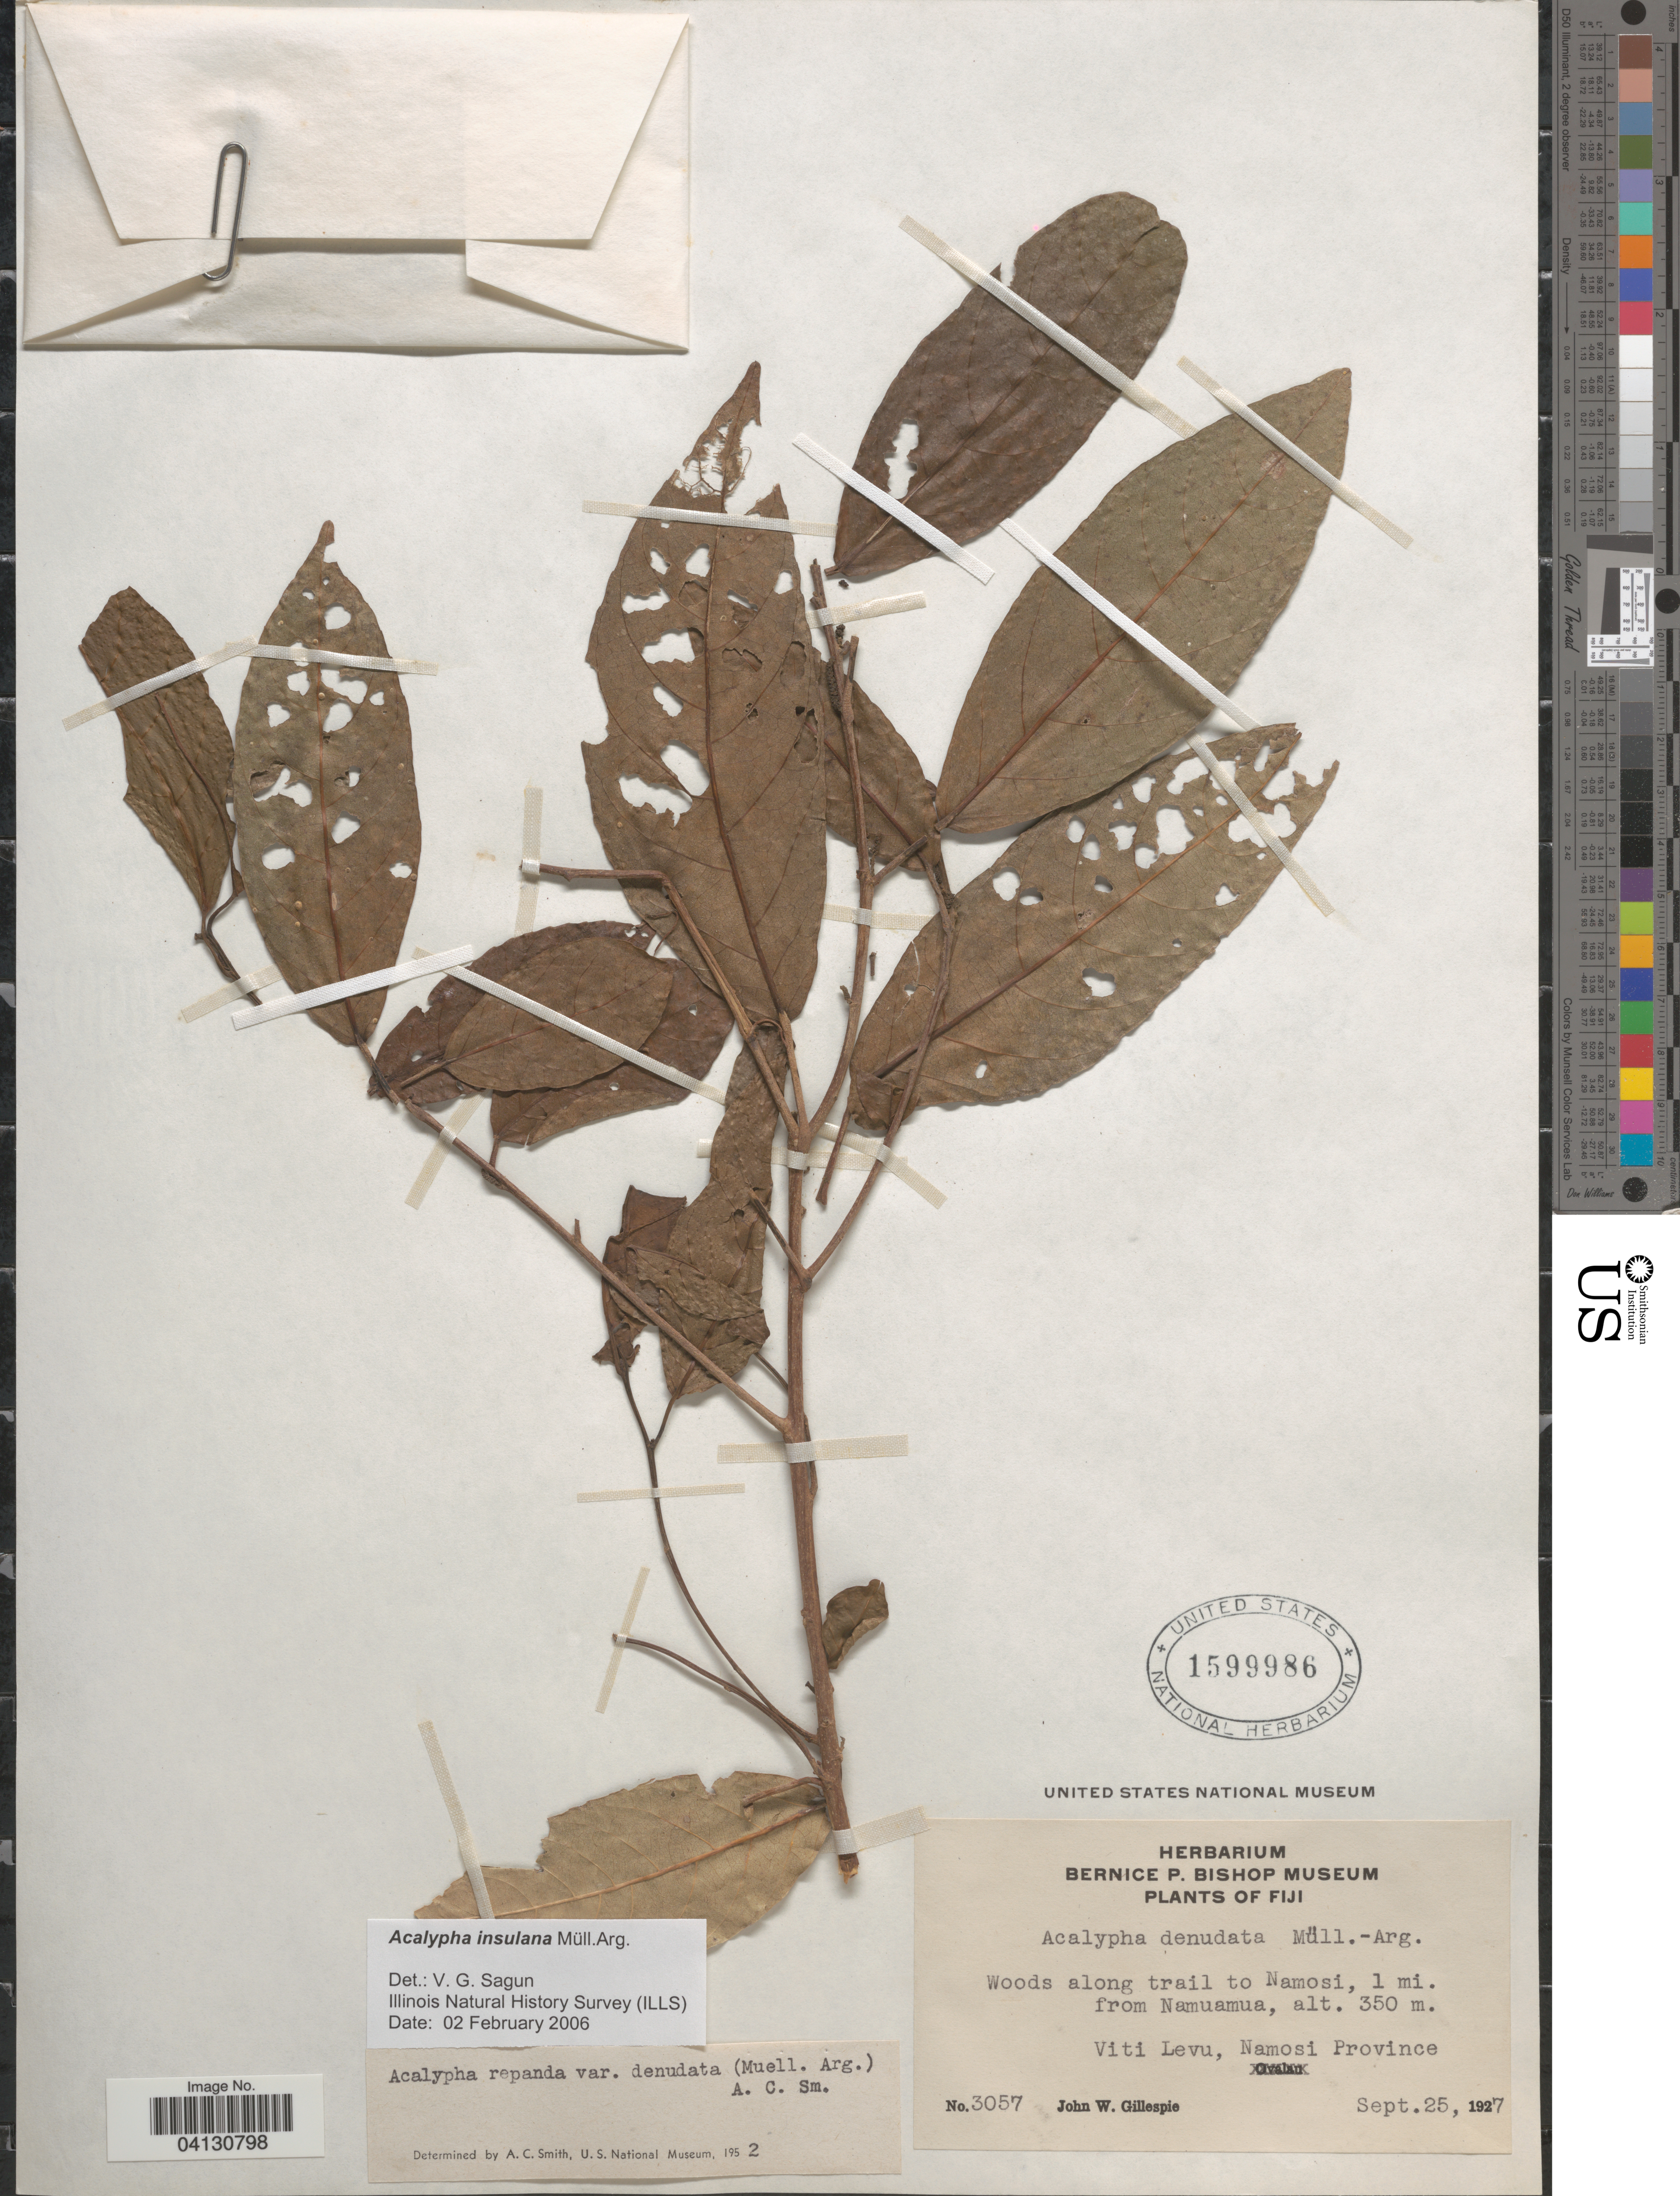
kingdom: Plantae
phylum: Tracheophyta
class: Magnoliopsida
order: Malpighiales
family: Euphorbiaceae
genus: Acalypha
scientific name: Acalypha insulana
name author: Müll. Arg.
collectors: J. W. Gillespie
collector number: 3057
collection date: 1927-09-25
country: Fiji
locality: Woods along trail to Namosi, 1 mi. from Namuamua. Viti Levu, Namosi Province.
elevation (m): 350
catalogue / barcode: US 1599986